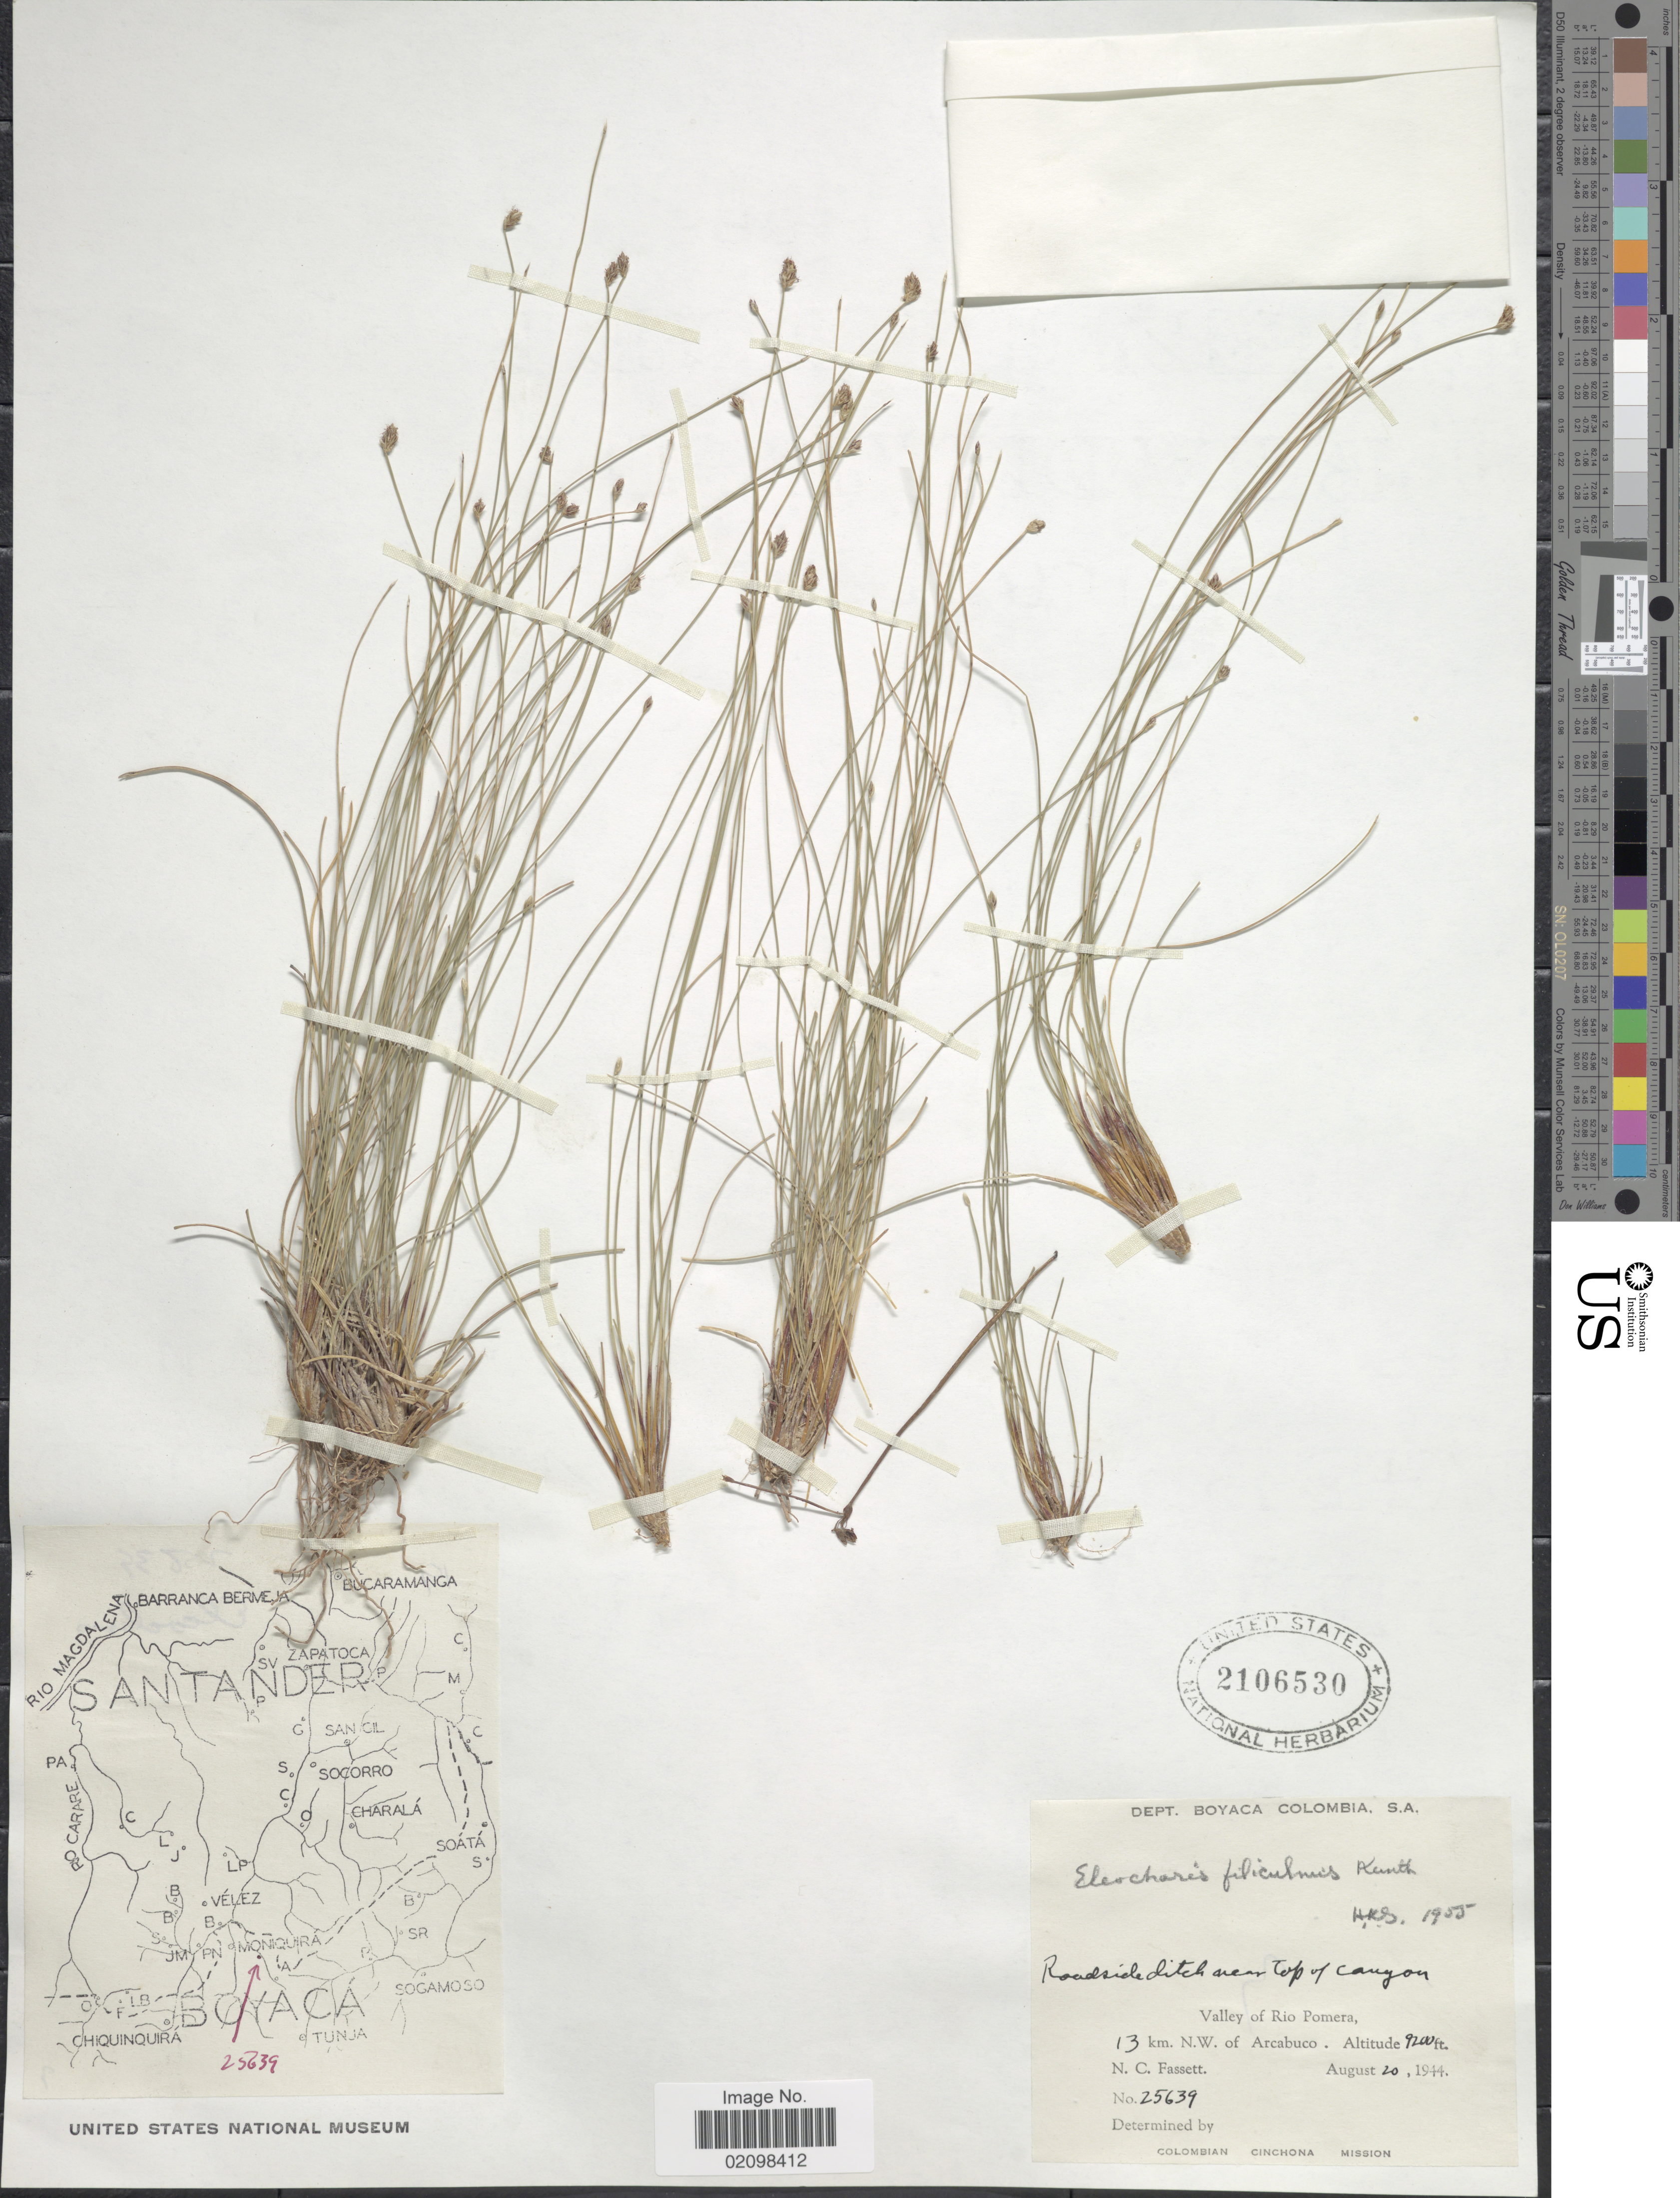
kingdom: Plantae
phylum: Tracheophyta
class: Liliopsida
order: Poales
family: Cyperaceae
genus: Eleocharis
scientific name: Eleocharis filiculmis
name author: Kunth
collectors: N. C. Fassett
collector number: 25639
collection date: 1944-08-20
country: Colombia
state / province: Boyacá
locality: Valley of Rio Pomera, 13 km. N.W. of Arcabuco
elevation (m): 2804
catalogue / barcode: US 2106530